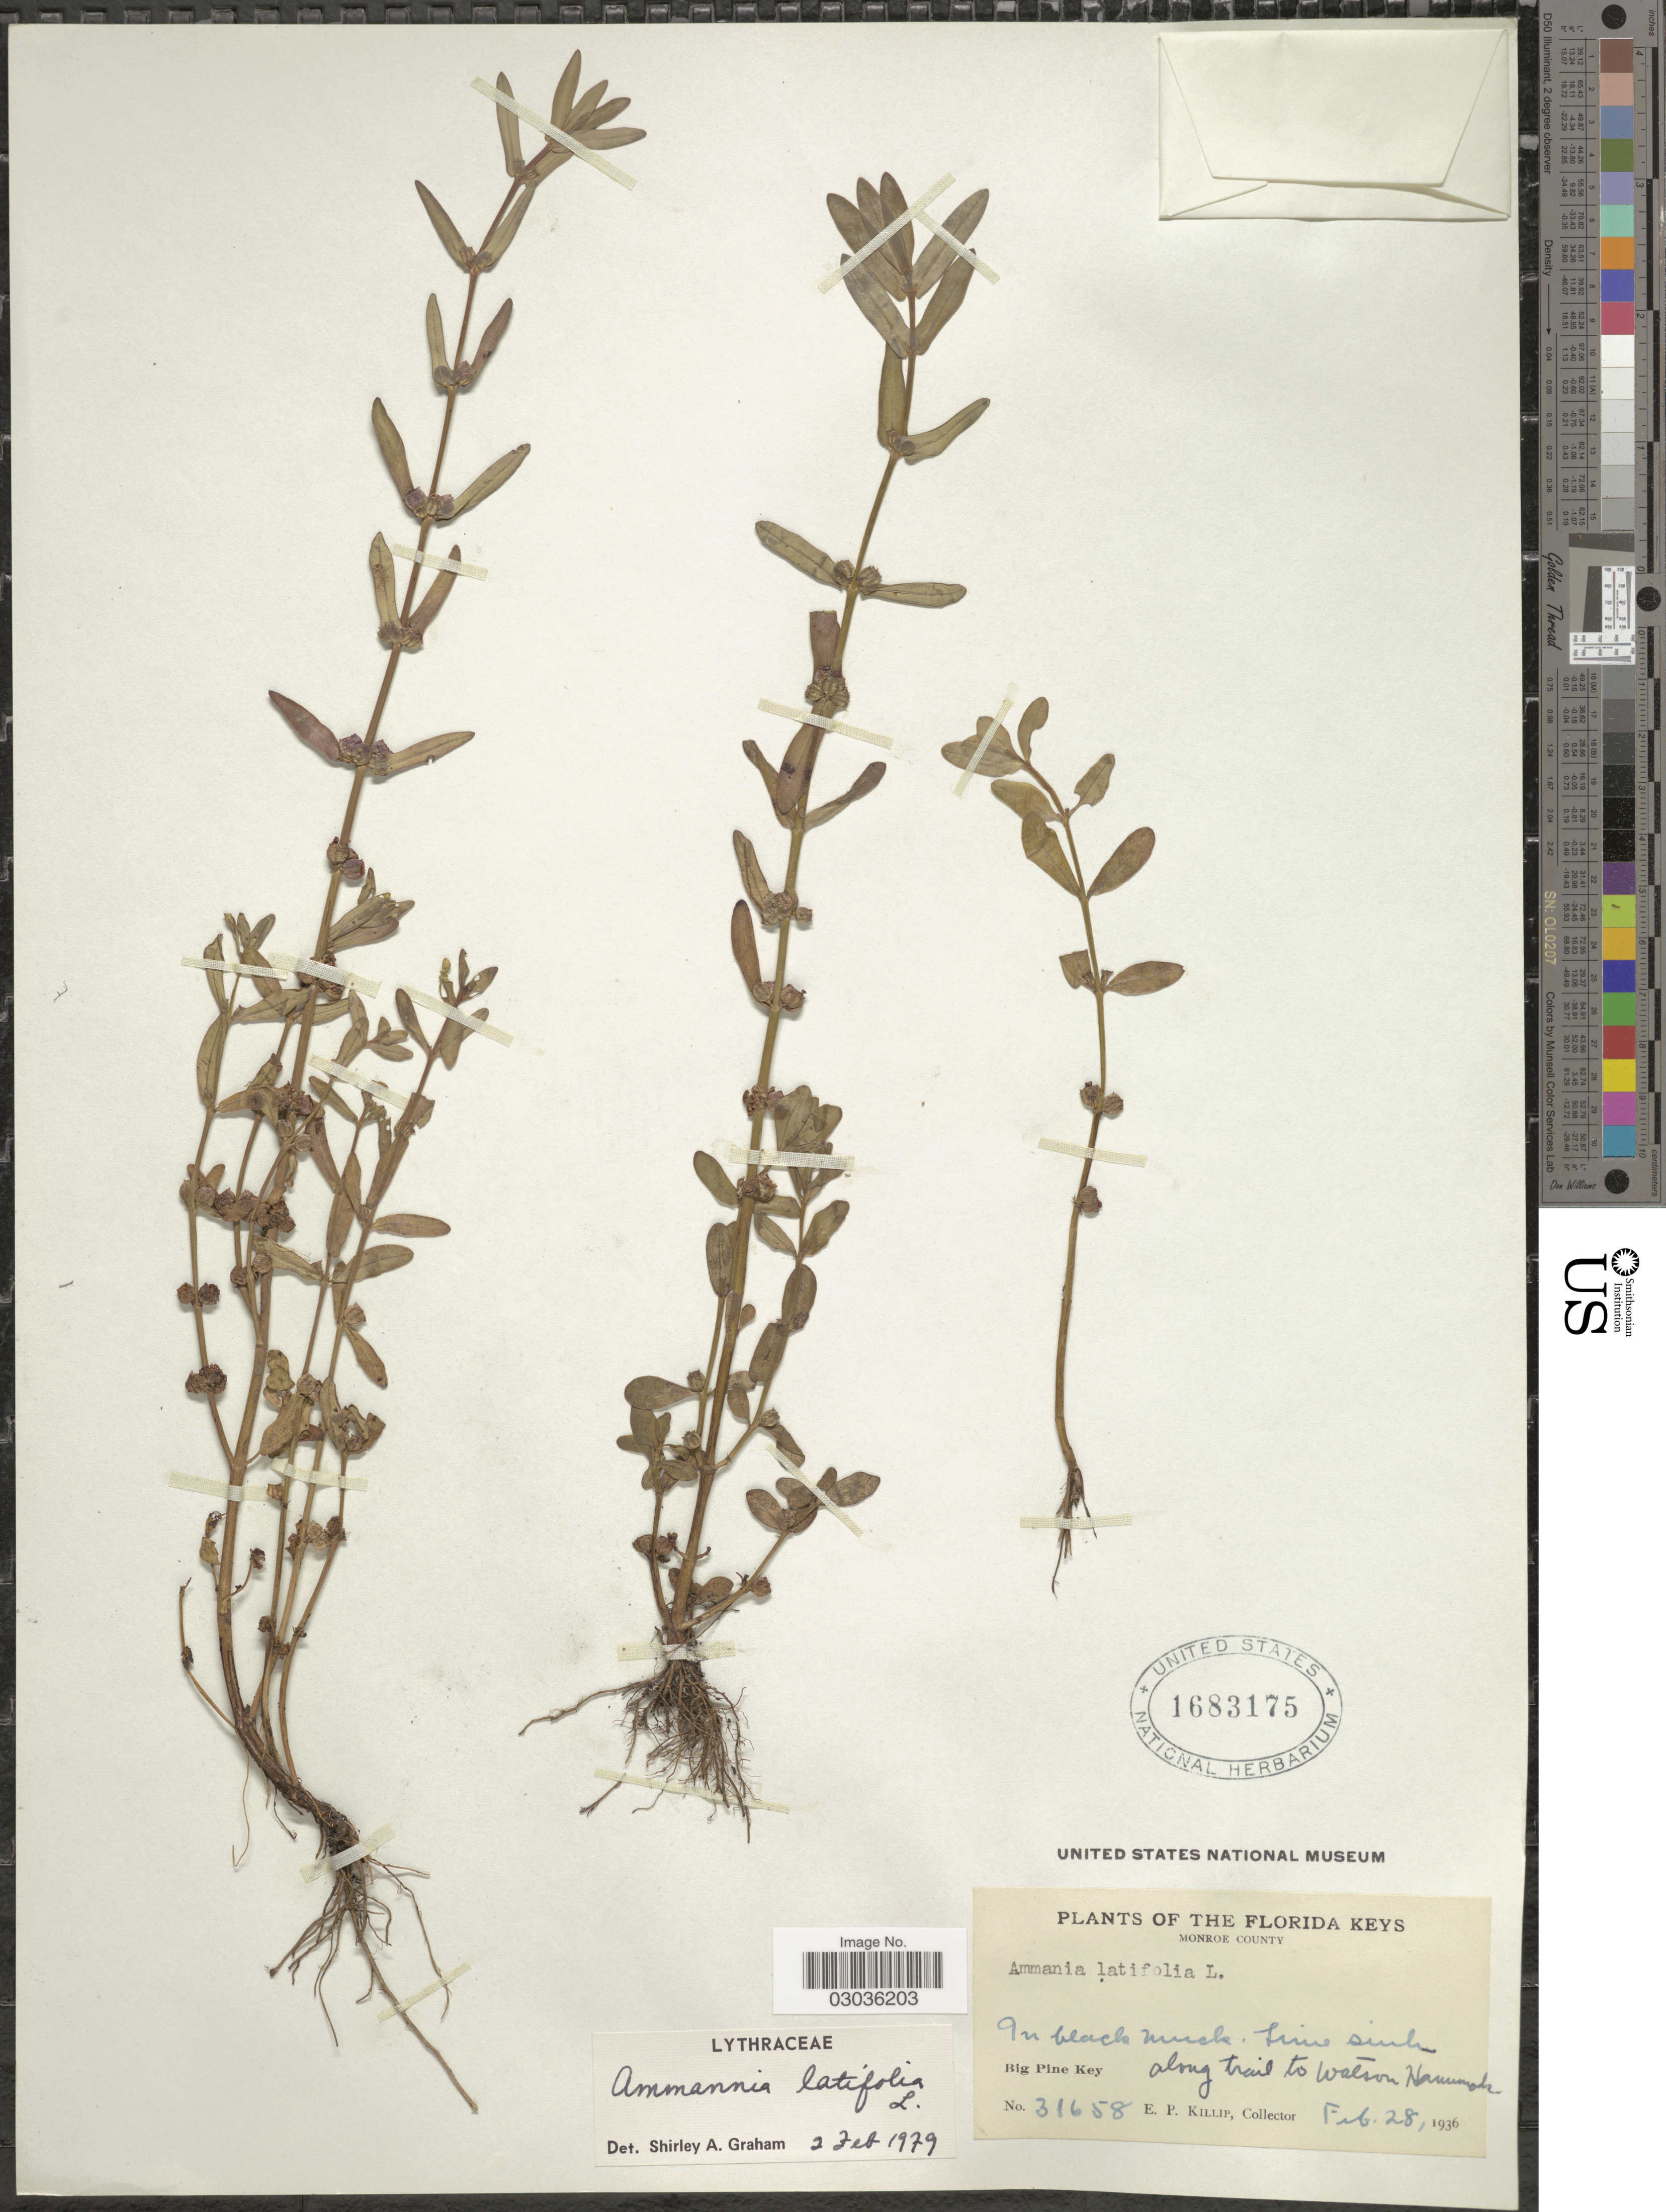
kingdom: Plantae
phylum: Tracheophyta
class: Magnoliopsida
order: Myrtales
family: Lythraceae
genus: Ammannia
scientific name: Ammannia latifolia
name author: L.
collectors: E. P. Killip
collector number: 31658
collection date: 1936-02-28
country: United States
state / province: Florida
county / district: Monroe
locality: The Florida Keys, Big Pine Key, along trail to Watson Hammock.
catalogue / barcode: US 1683175